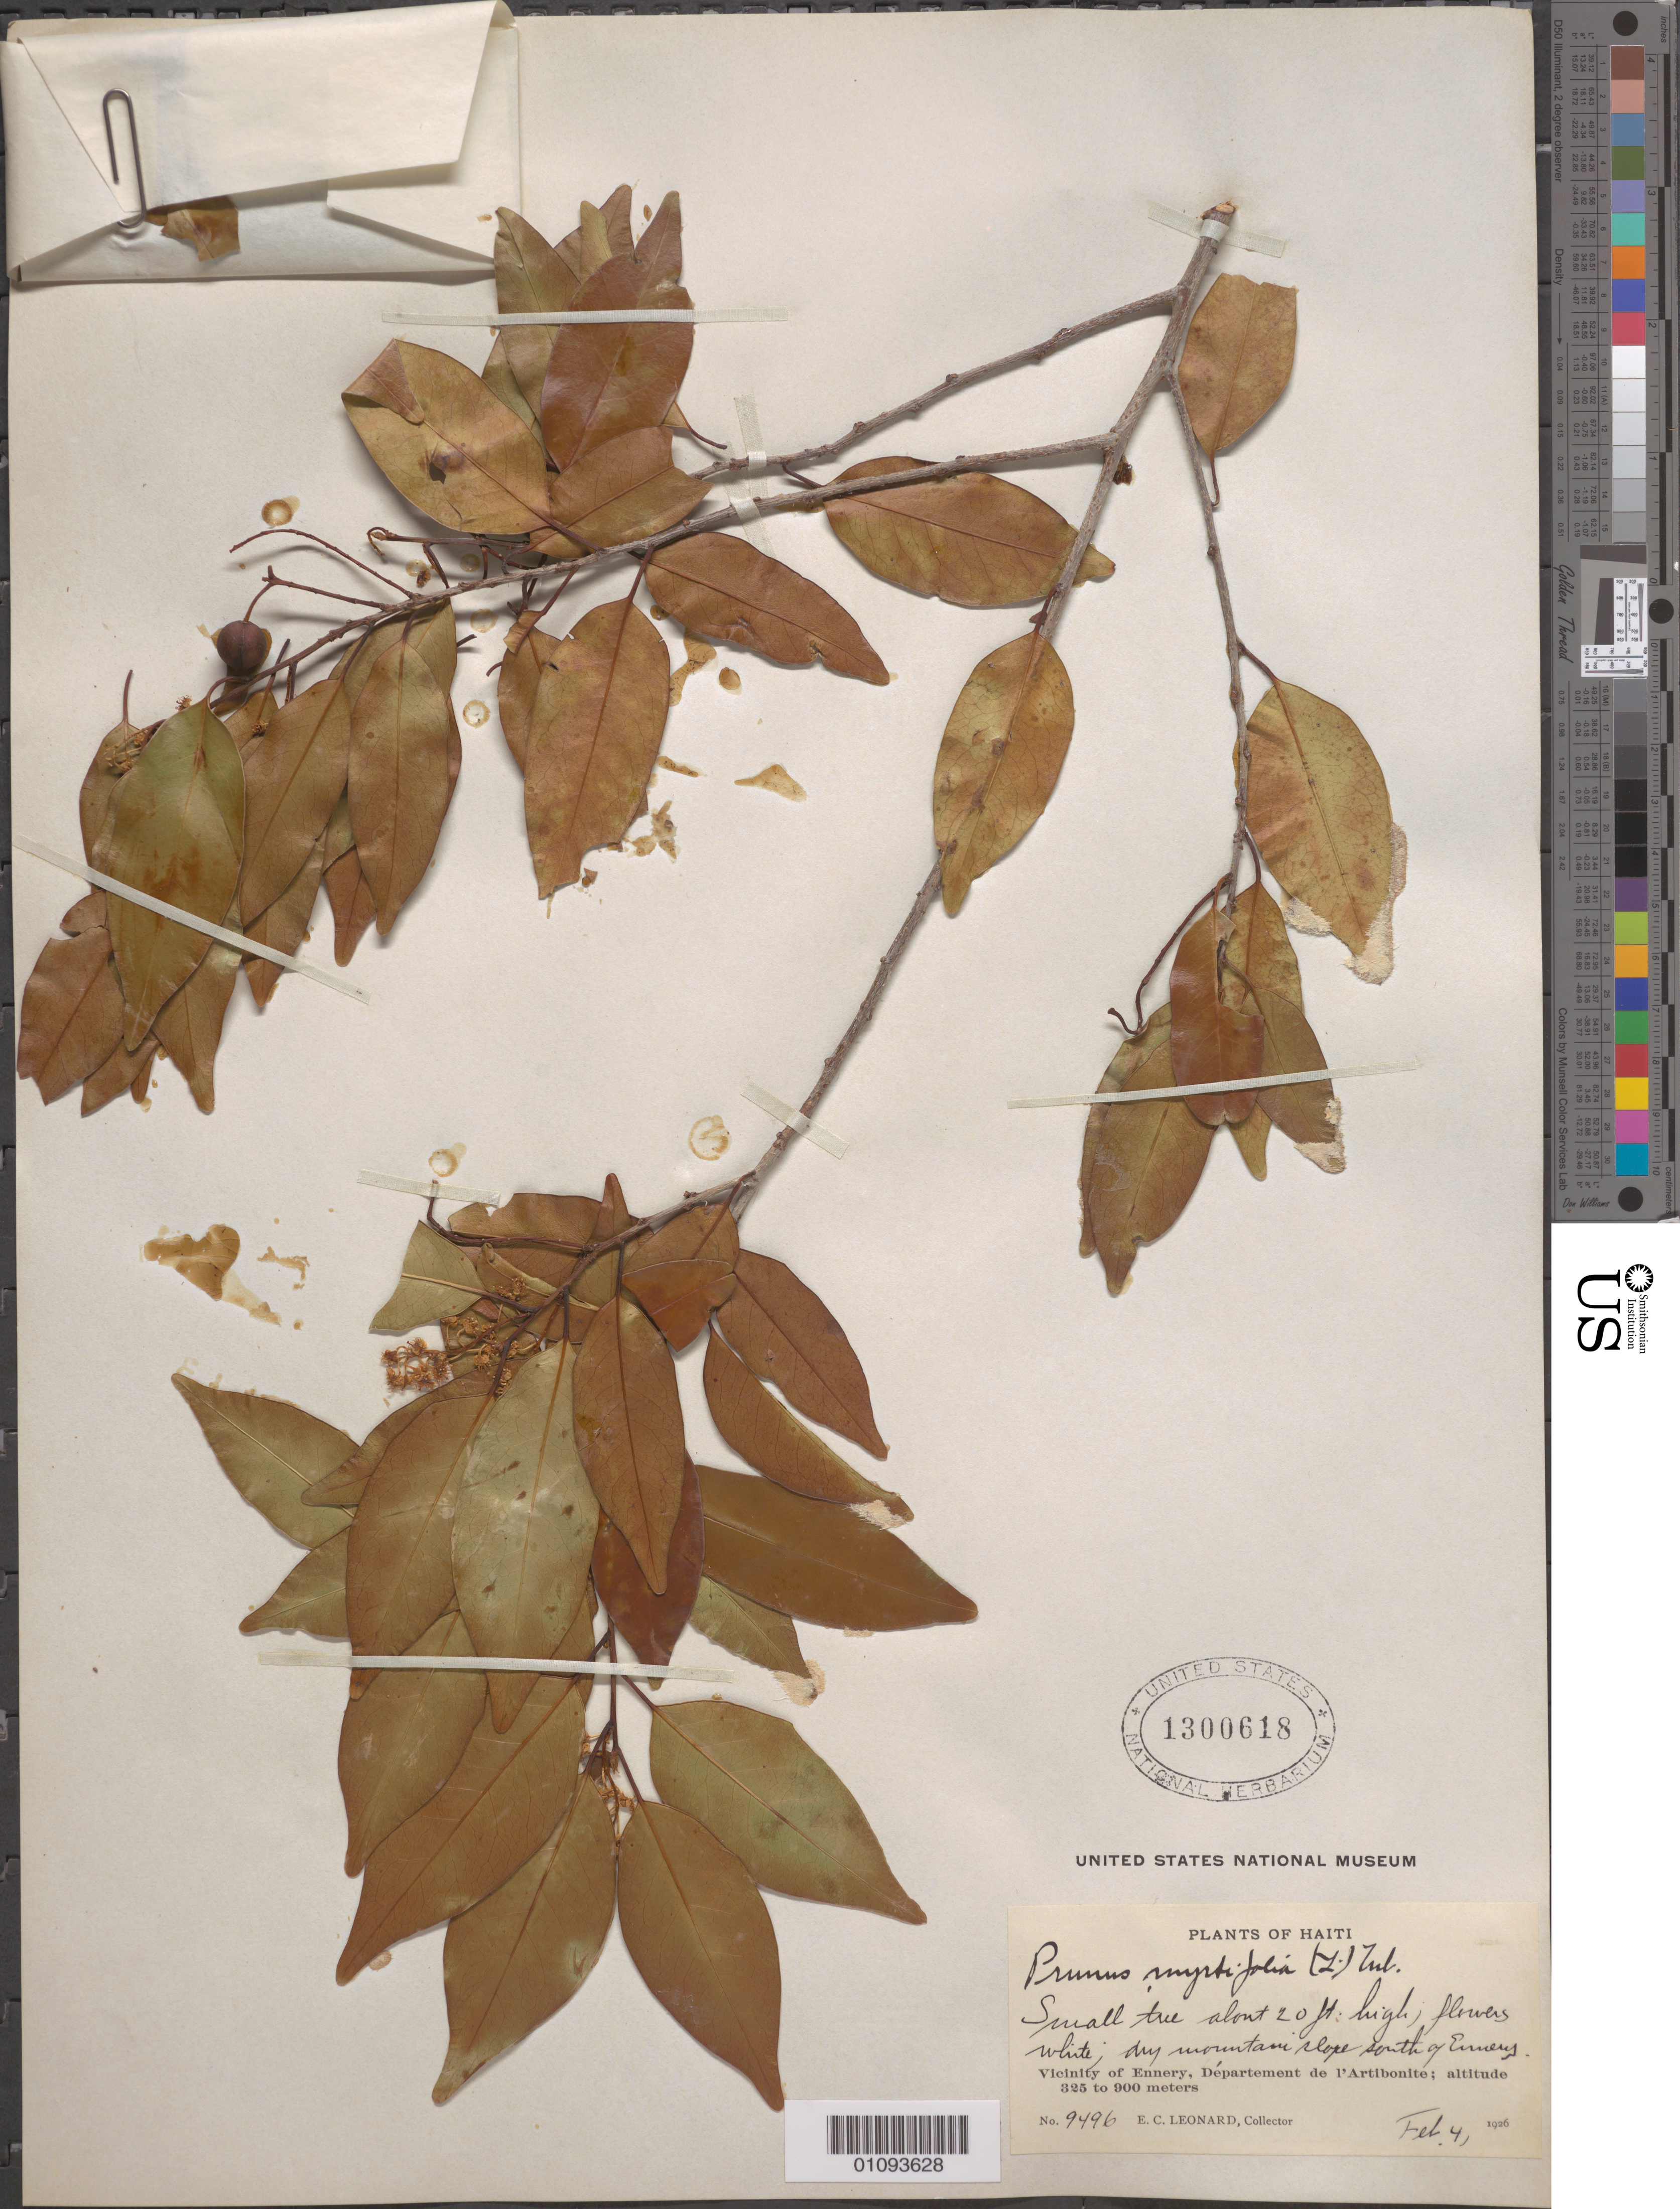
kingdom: Plantae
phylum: Tracheophyta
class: Magnoliopsida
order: Rosales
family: Rosaceae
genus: Prunus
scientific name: Prunus myrtifolia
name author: (L.) Urb.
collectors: E. C. Leonard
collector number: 9496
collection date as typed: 04 Feb 1926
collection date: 1926-02-04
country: Haiti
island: Hispaniola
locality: Vicinity of Ennery, Departement de l'Artibonite - dry mountain slope south of Ennery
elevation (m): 325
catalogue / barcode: US 1300648